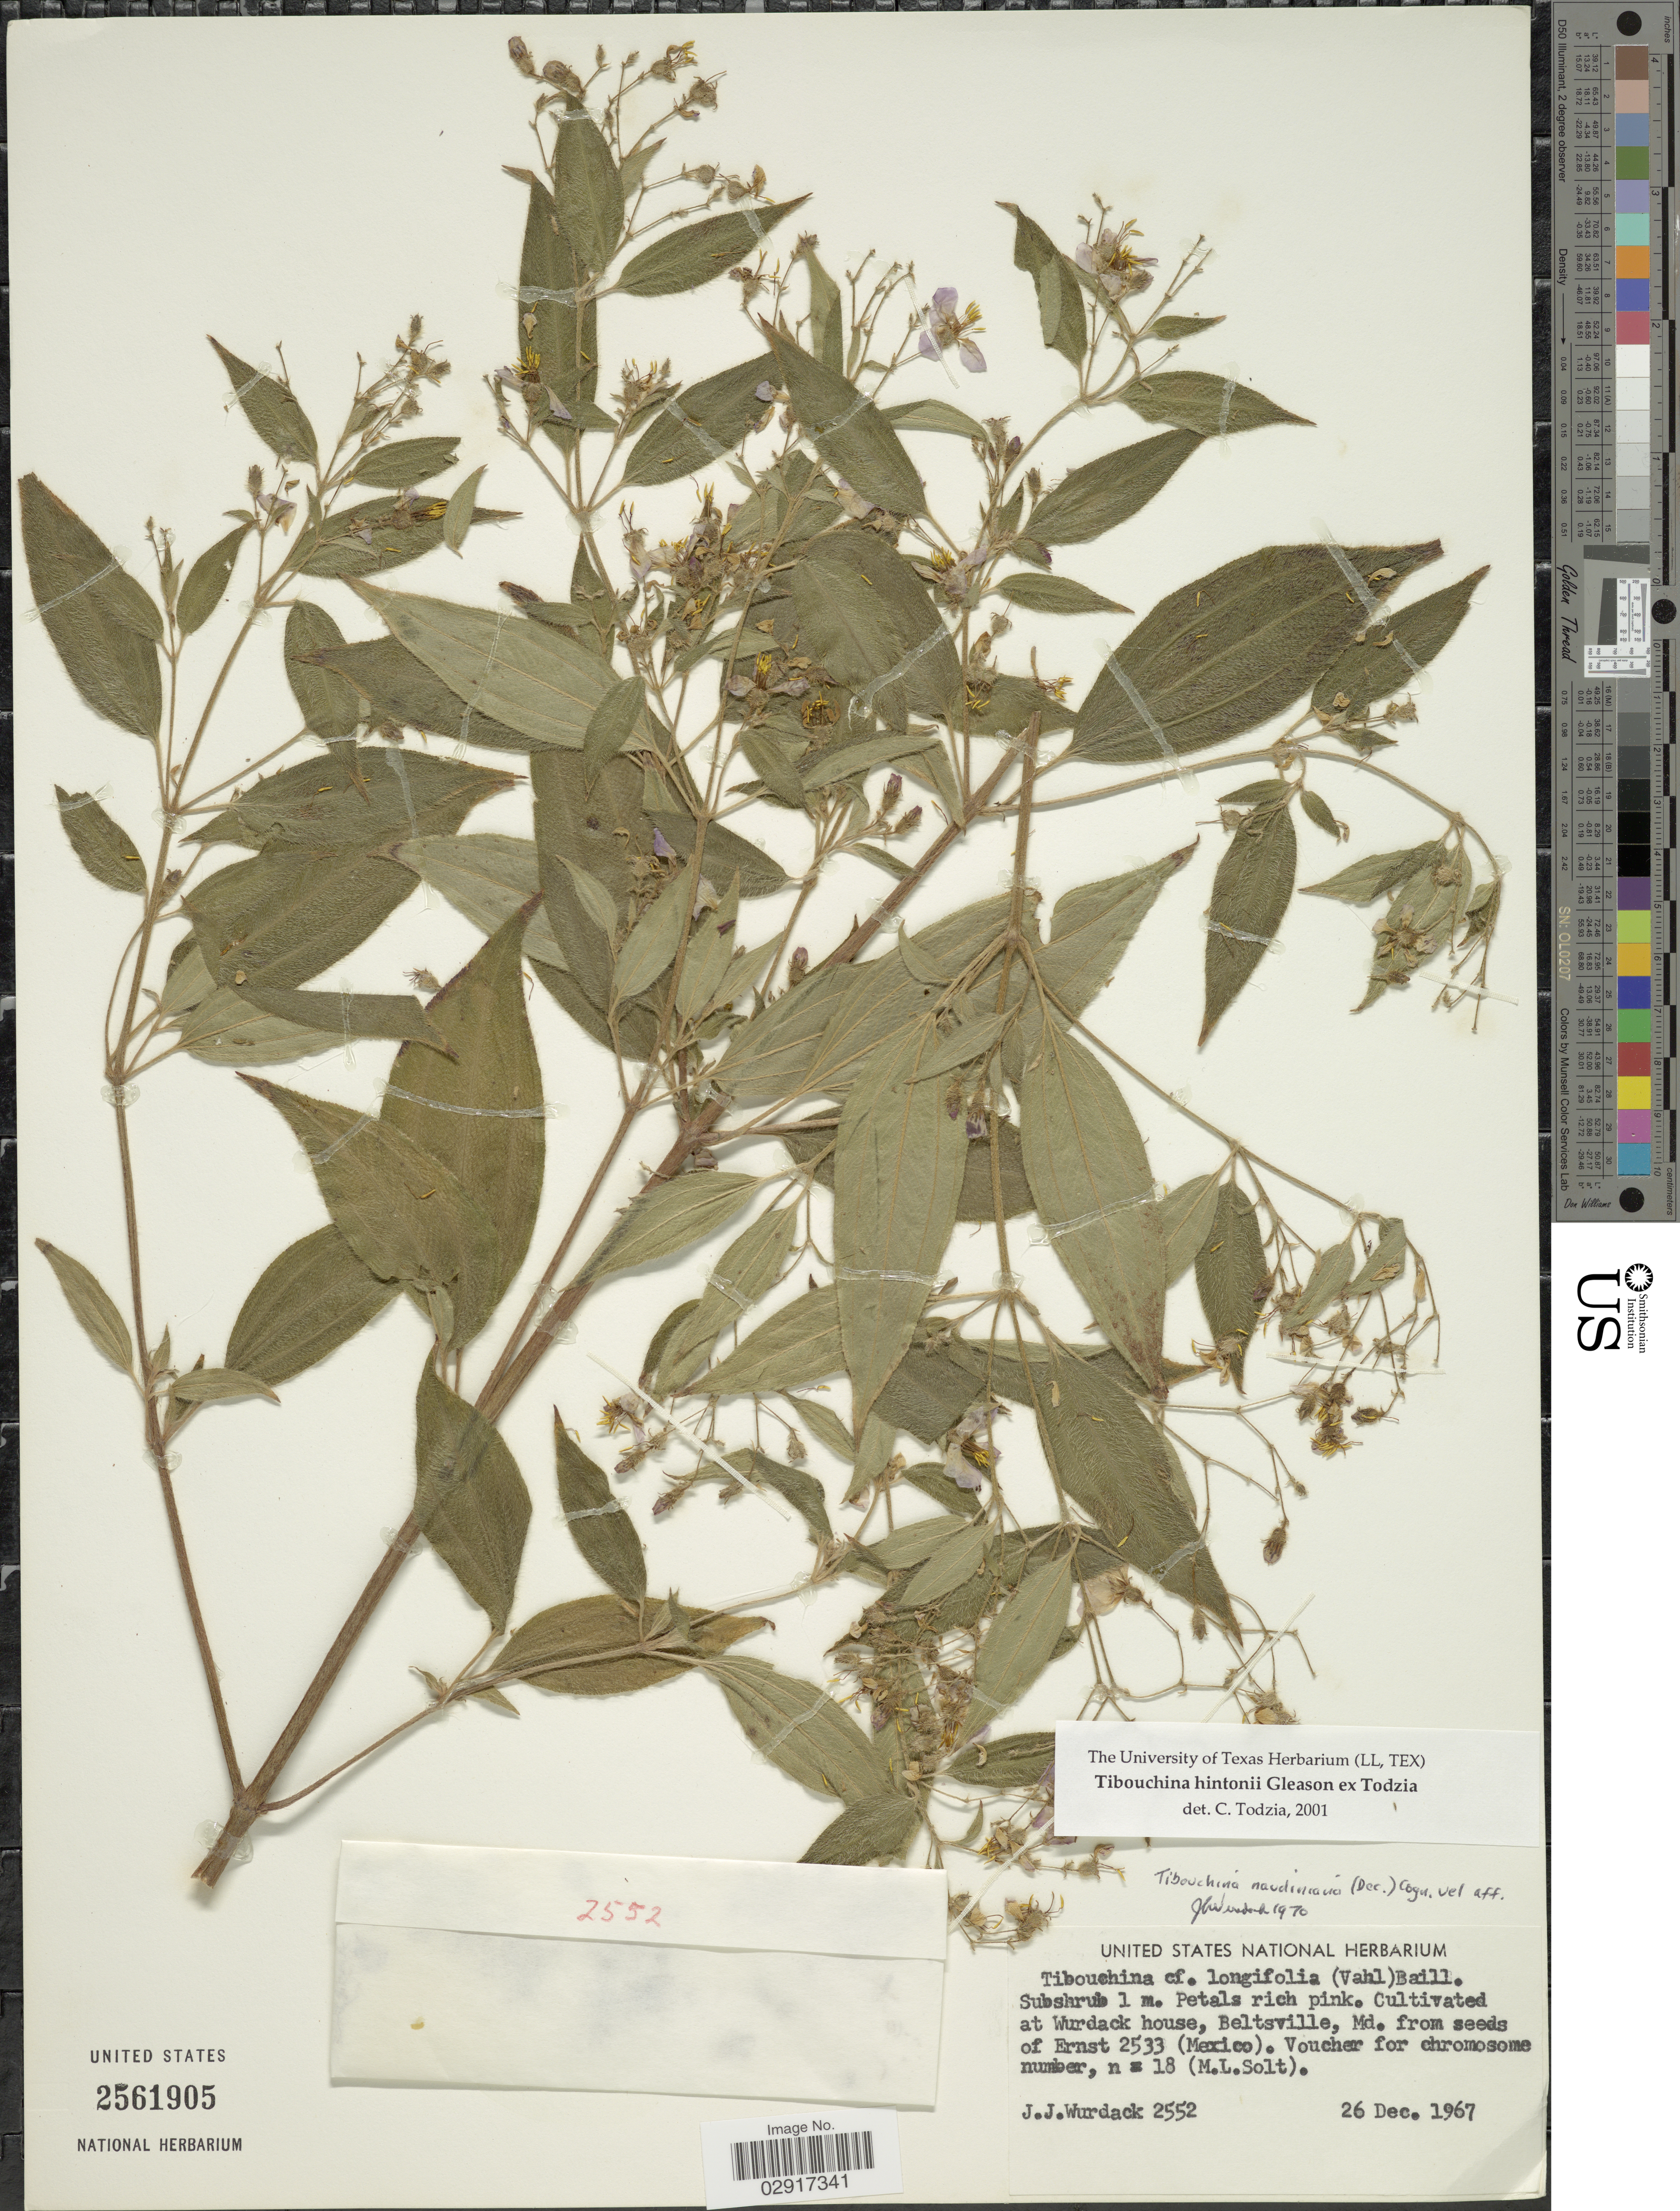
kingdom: Plantae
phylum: Tracheophyta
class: Magnoliopsida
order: Myrtales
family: Melastomataceae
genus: Chaetogastra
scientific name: Chaetogastra hintonii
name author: (Gleason ex Todzia) P.J.F. Guim. & Michelang.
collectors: J. J. Wurdack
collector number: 2552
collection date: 1967-12-26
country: United States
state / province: Maryland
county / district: Prince George's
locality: Cultivated at Wurdack house, Beltsville, Md.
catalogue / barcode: US 2561905